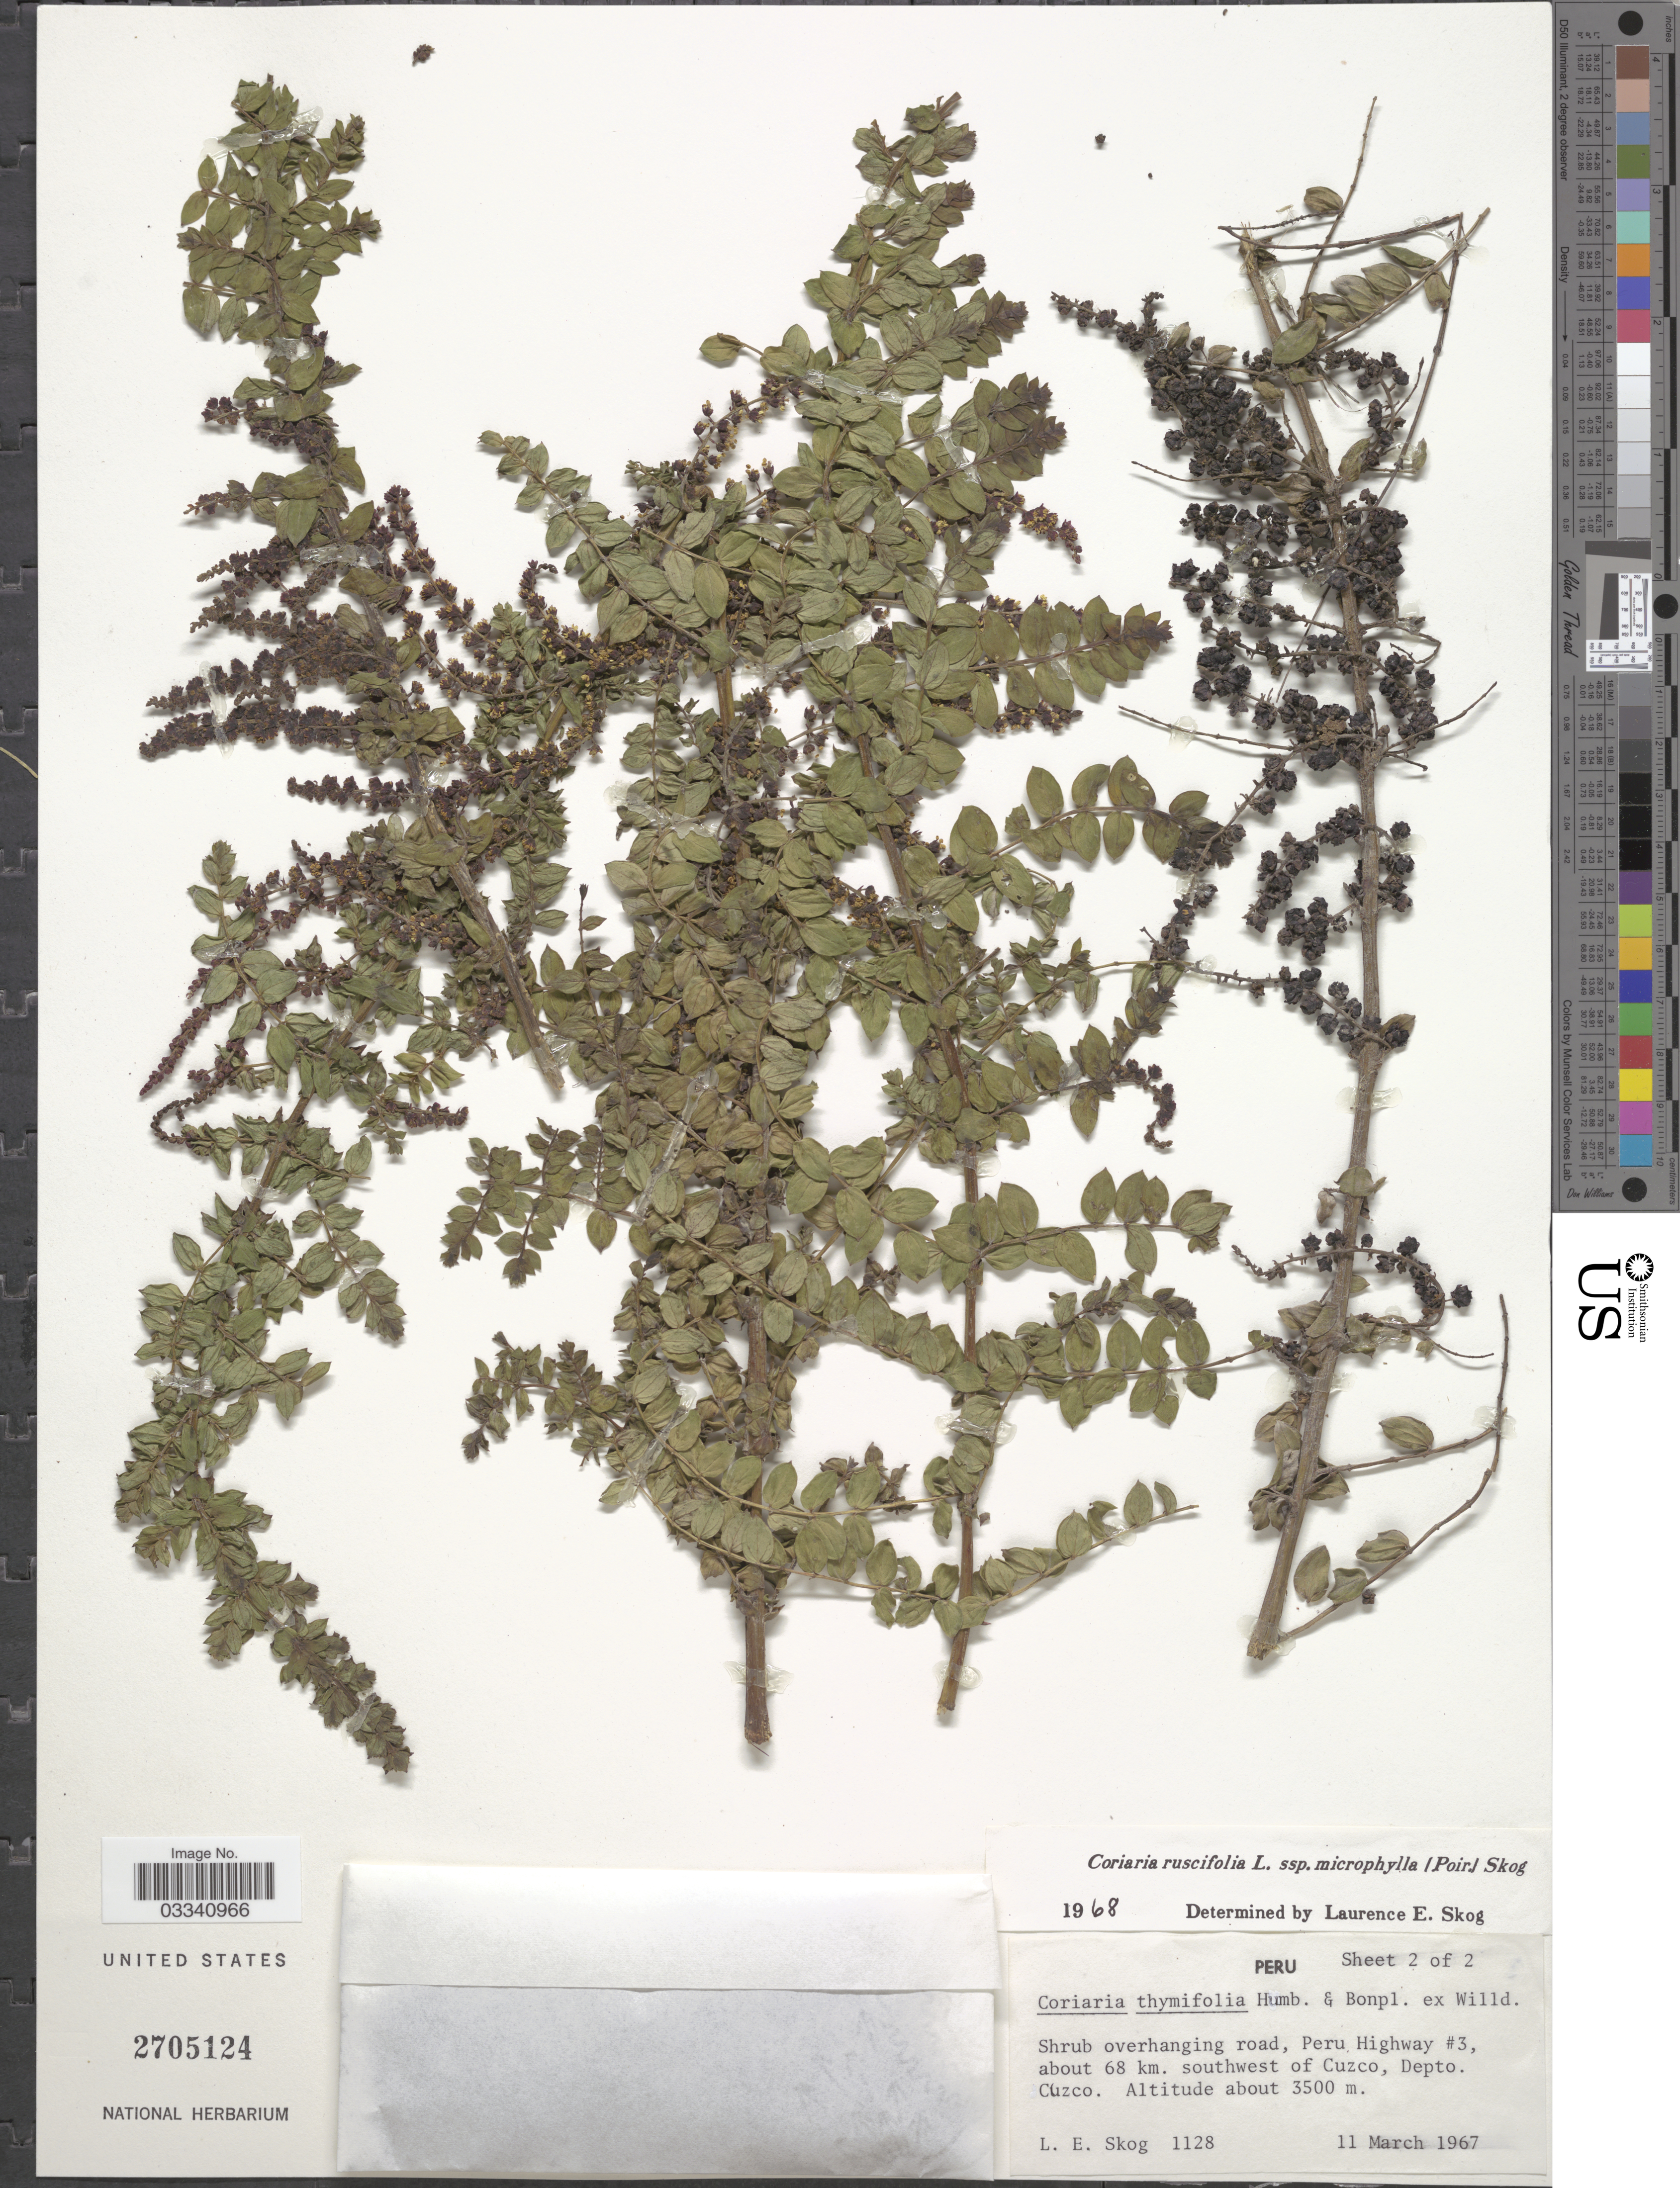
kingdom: Plantae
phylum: Tracheophyta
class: Magnoliopsida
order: Cucurbitales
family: Coriariaceae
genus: Coriaria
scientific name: Coriaria ruscifolia subsp. microphylla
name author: (Poir.) L.E. Skog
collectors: L. E. Skog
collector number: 1128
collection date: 1967-03-11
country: Peru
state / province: Cusco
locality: Highway #3, about 68 km. southwest of Cuzco, Depto. Cuzco.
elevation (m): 3500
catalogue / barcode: US 2705124